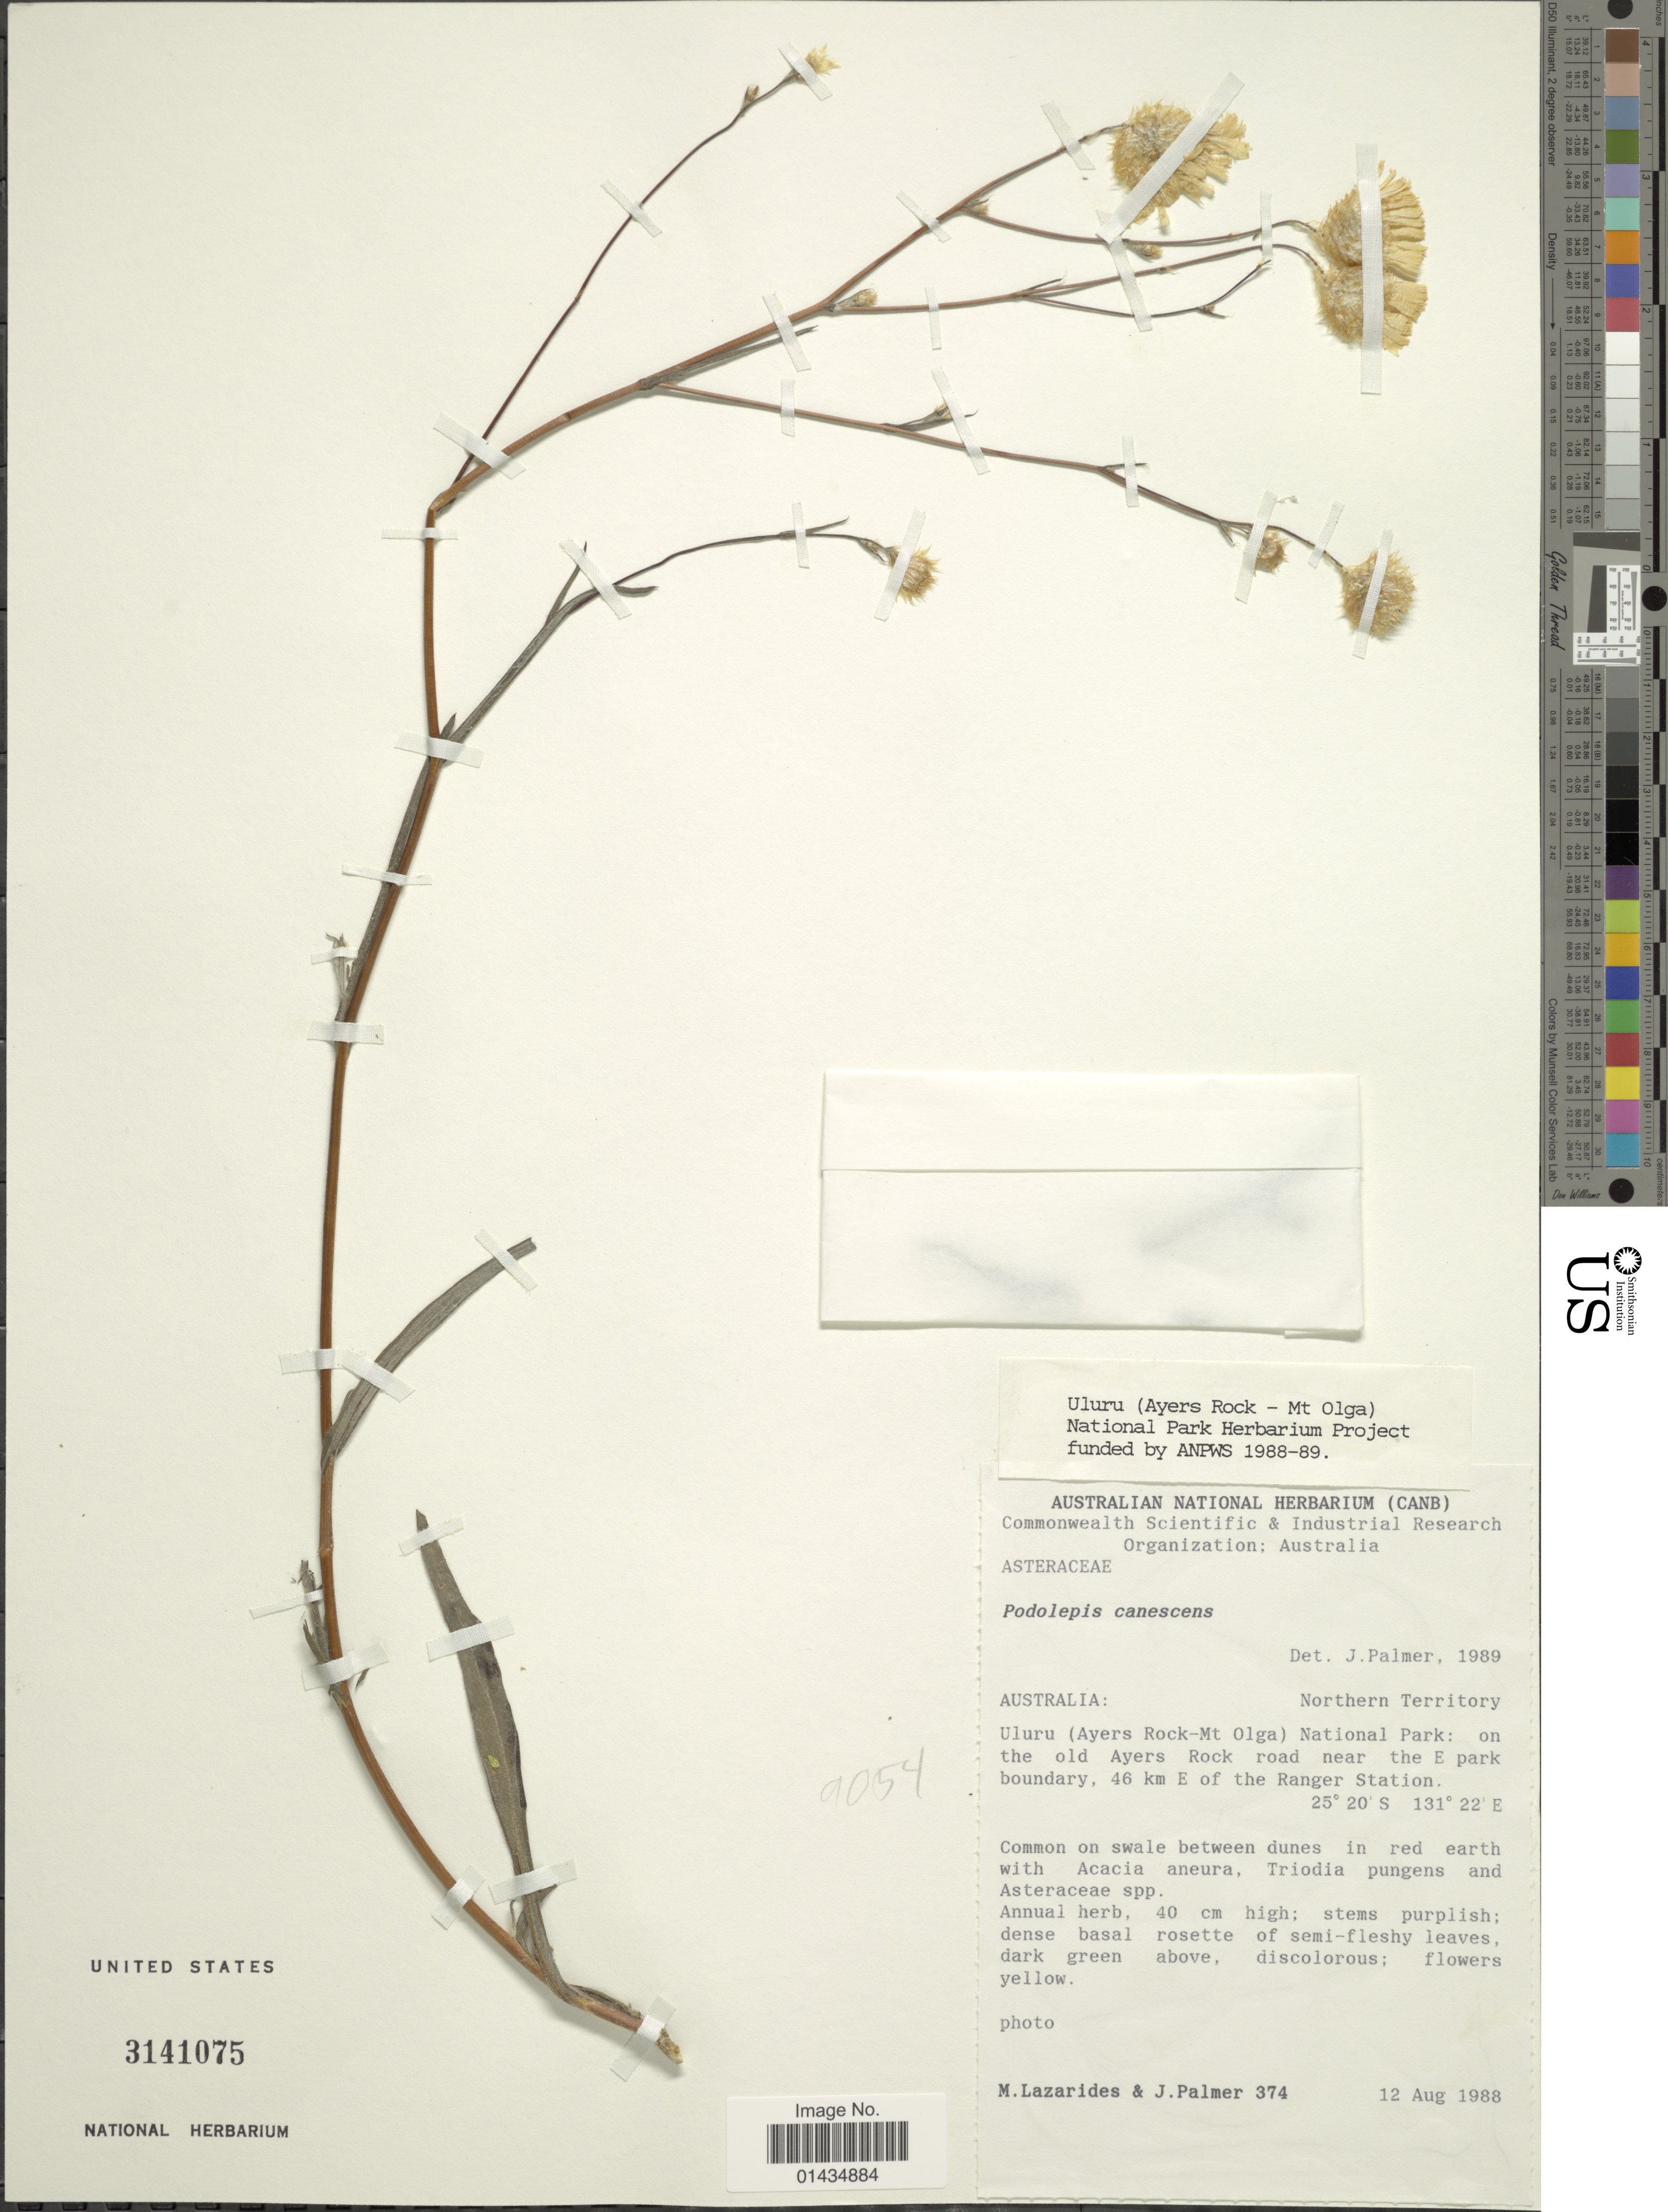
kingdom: Plantae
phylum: Tracheophyta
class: Magnoliopsida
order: Asterales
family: Asteraceae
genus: Podolepis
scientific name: Podolepis canescens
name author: A. Cunn. ex DC.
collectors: M. Lazarides & J. Palmer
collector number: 374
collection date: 1988-08-12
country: Australia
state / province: Northern Territory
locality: Uluru (Ayers Rock-Mt Olga) National Park: on the old Ayers Rock road near the E park boundary, 46 km E of the Ranger Station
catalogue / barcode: US 3141075